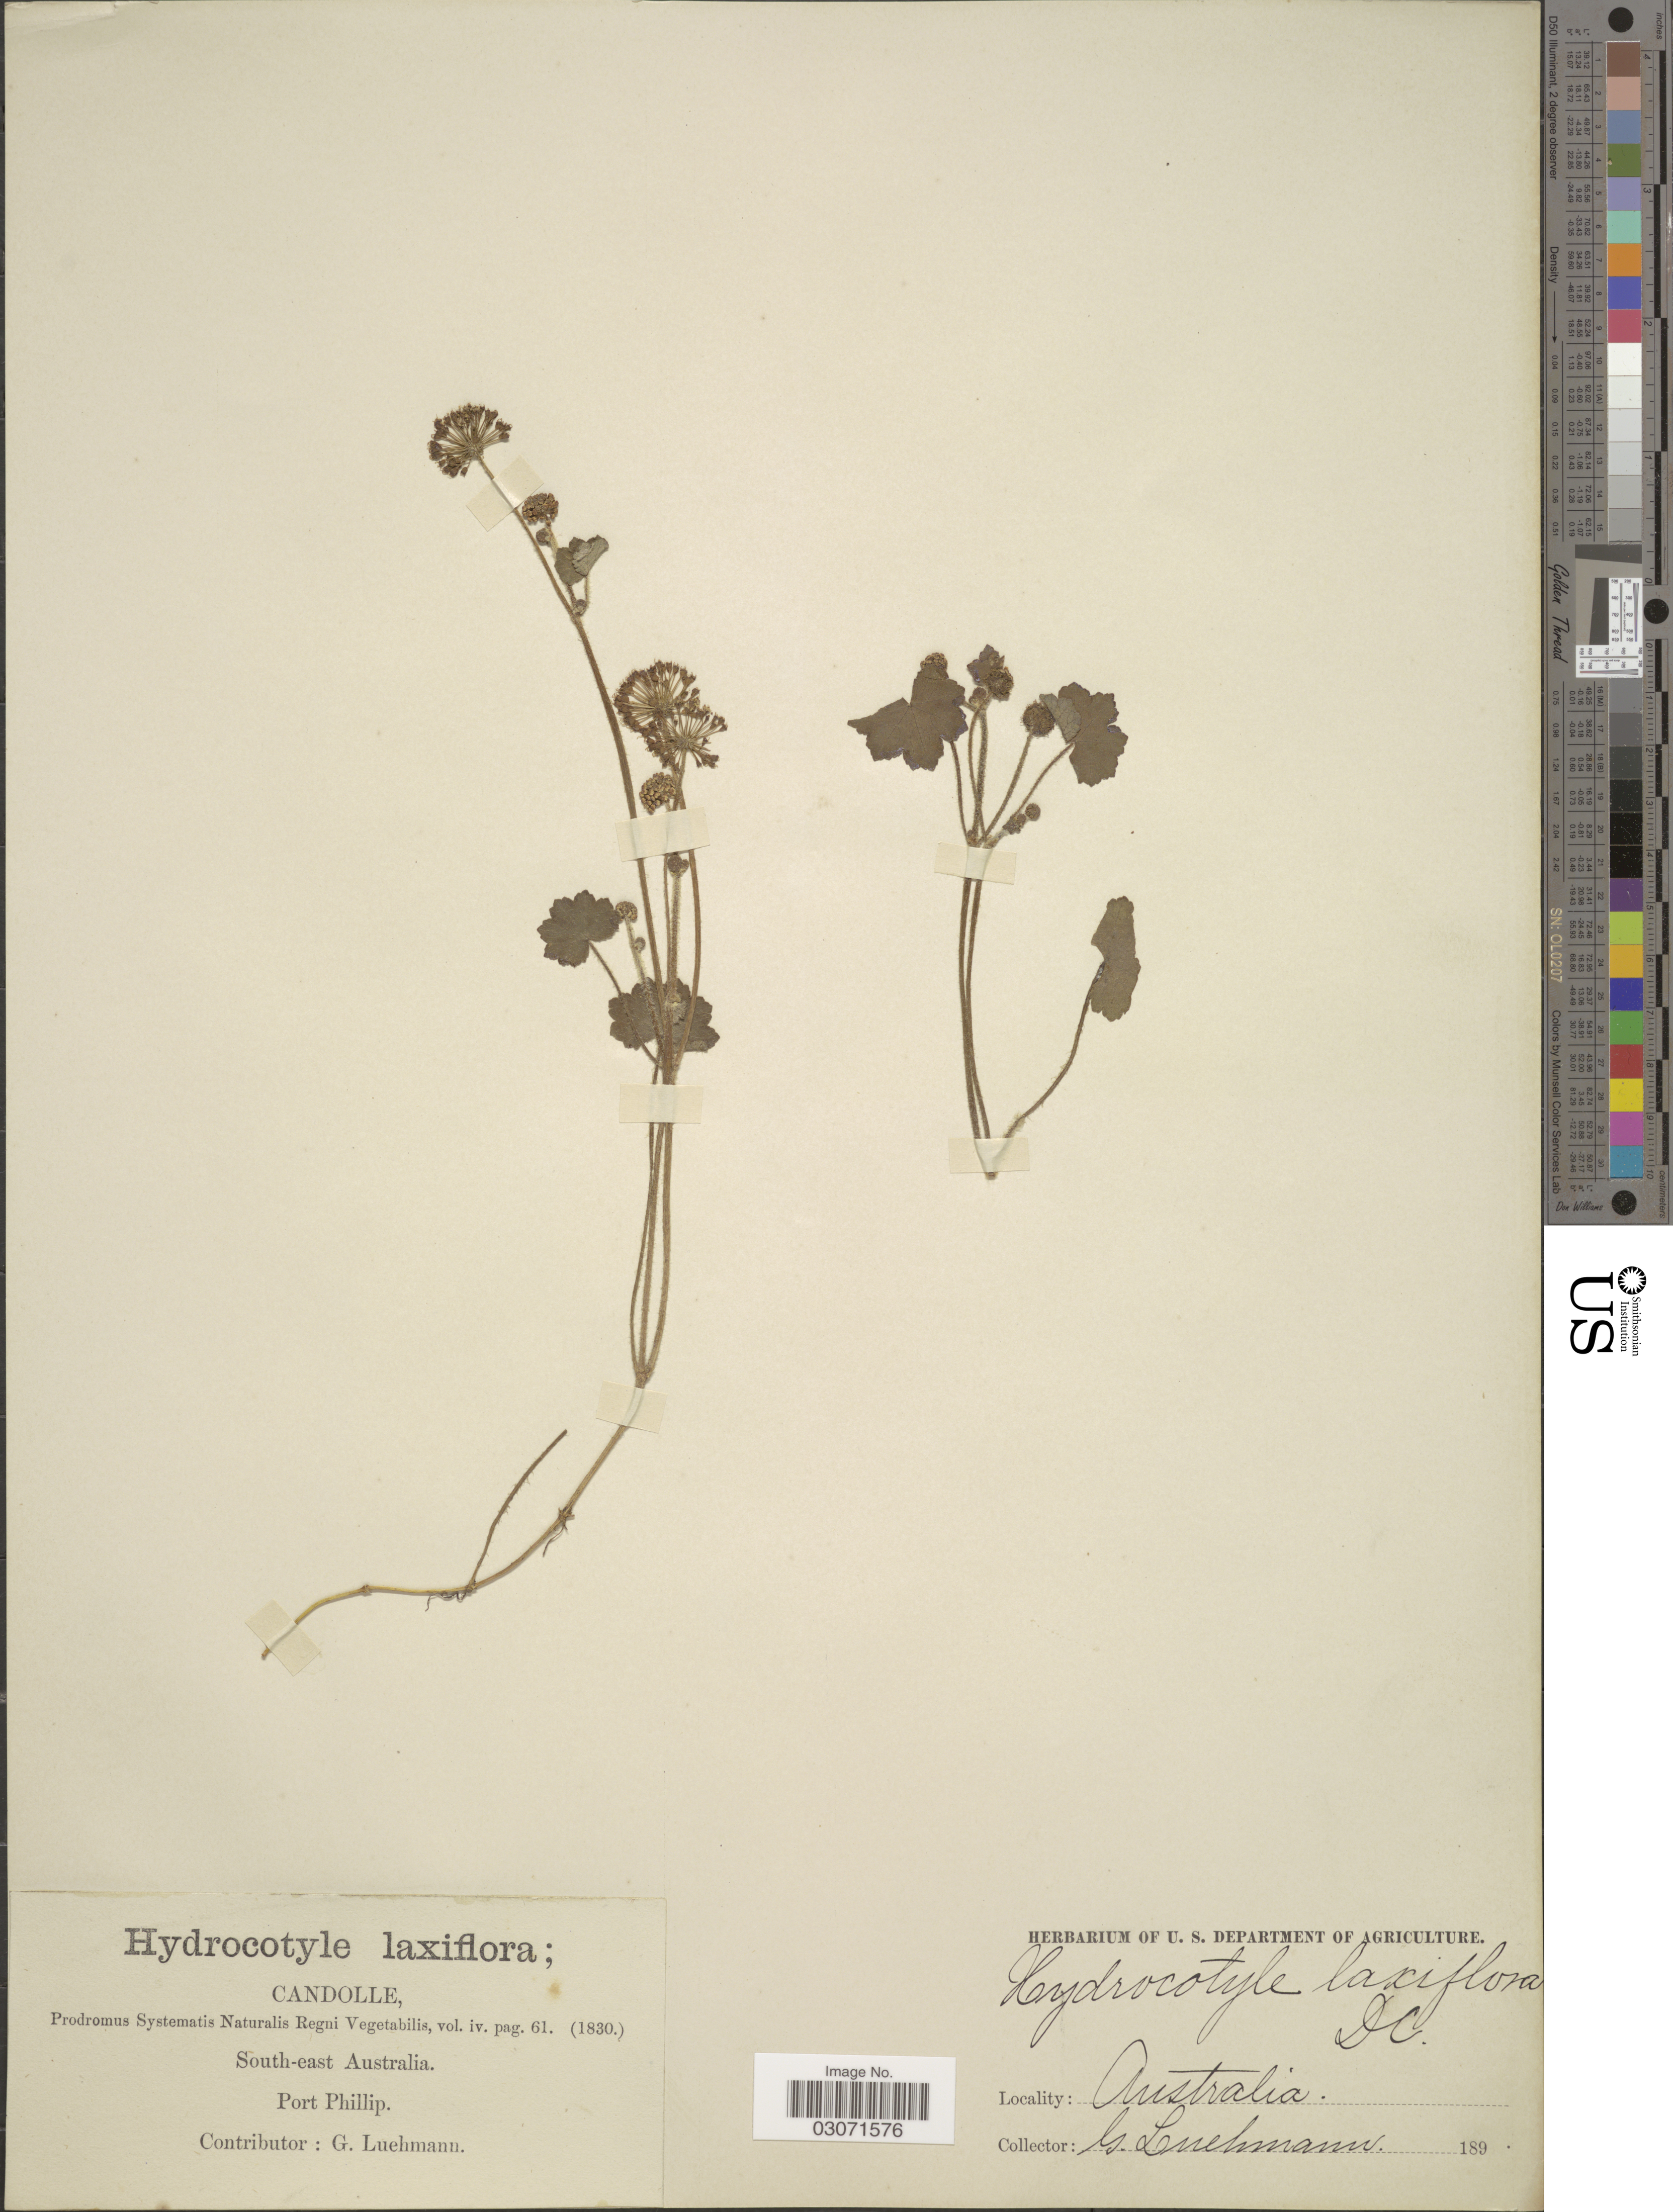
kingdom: Plantae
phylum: Tracheophyta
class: Magnoliopsida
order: Apiales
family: Araliaceae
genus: Hydrocotyle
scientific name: Hydrocotyle laxiflora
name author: DC.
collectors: G. Luehmann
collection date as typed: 189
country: Australia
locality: South-east Australia. Port Phillip.